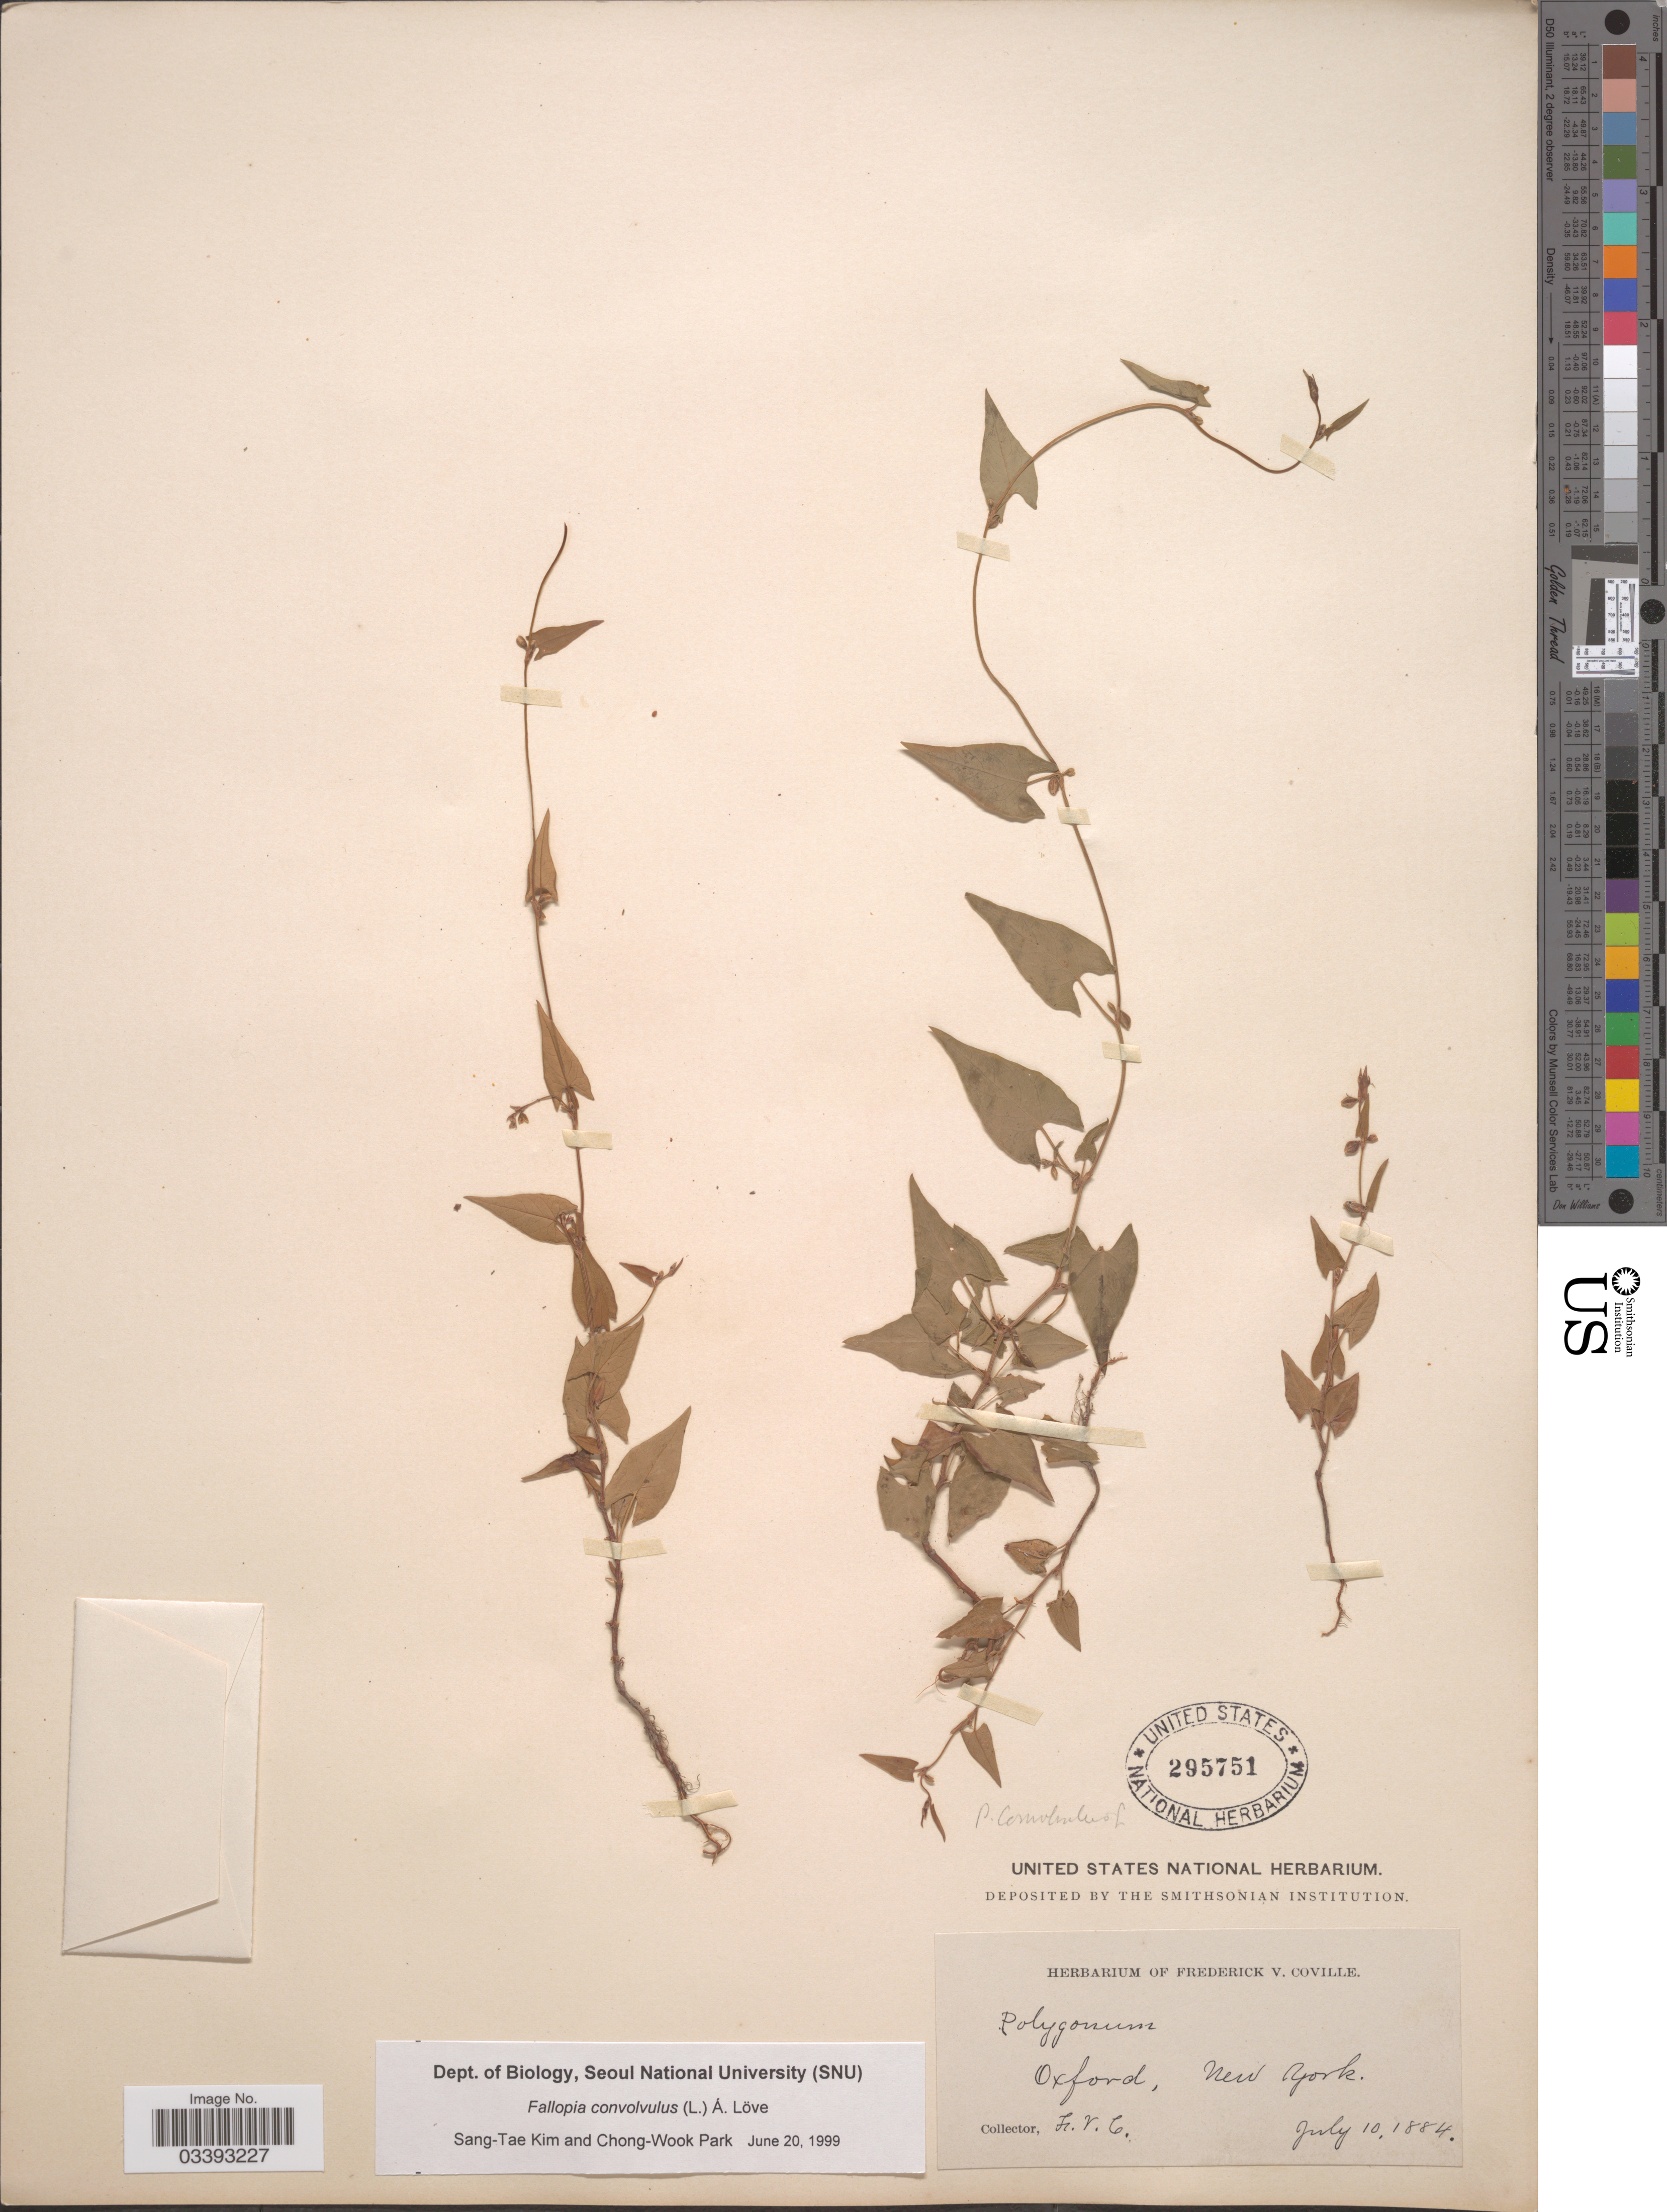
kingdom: Plantae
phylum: Tracheophyta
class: Magnoliopsida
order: Caryophyllales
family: Polygonaceae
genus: Fallopia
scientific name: Fallopia convolvulus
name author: (L.) Á. Löve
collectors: F. V. Coville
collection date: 1884-07-10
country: United States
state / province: New York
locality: Oxford.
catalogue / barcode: US 295751